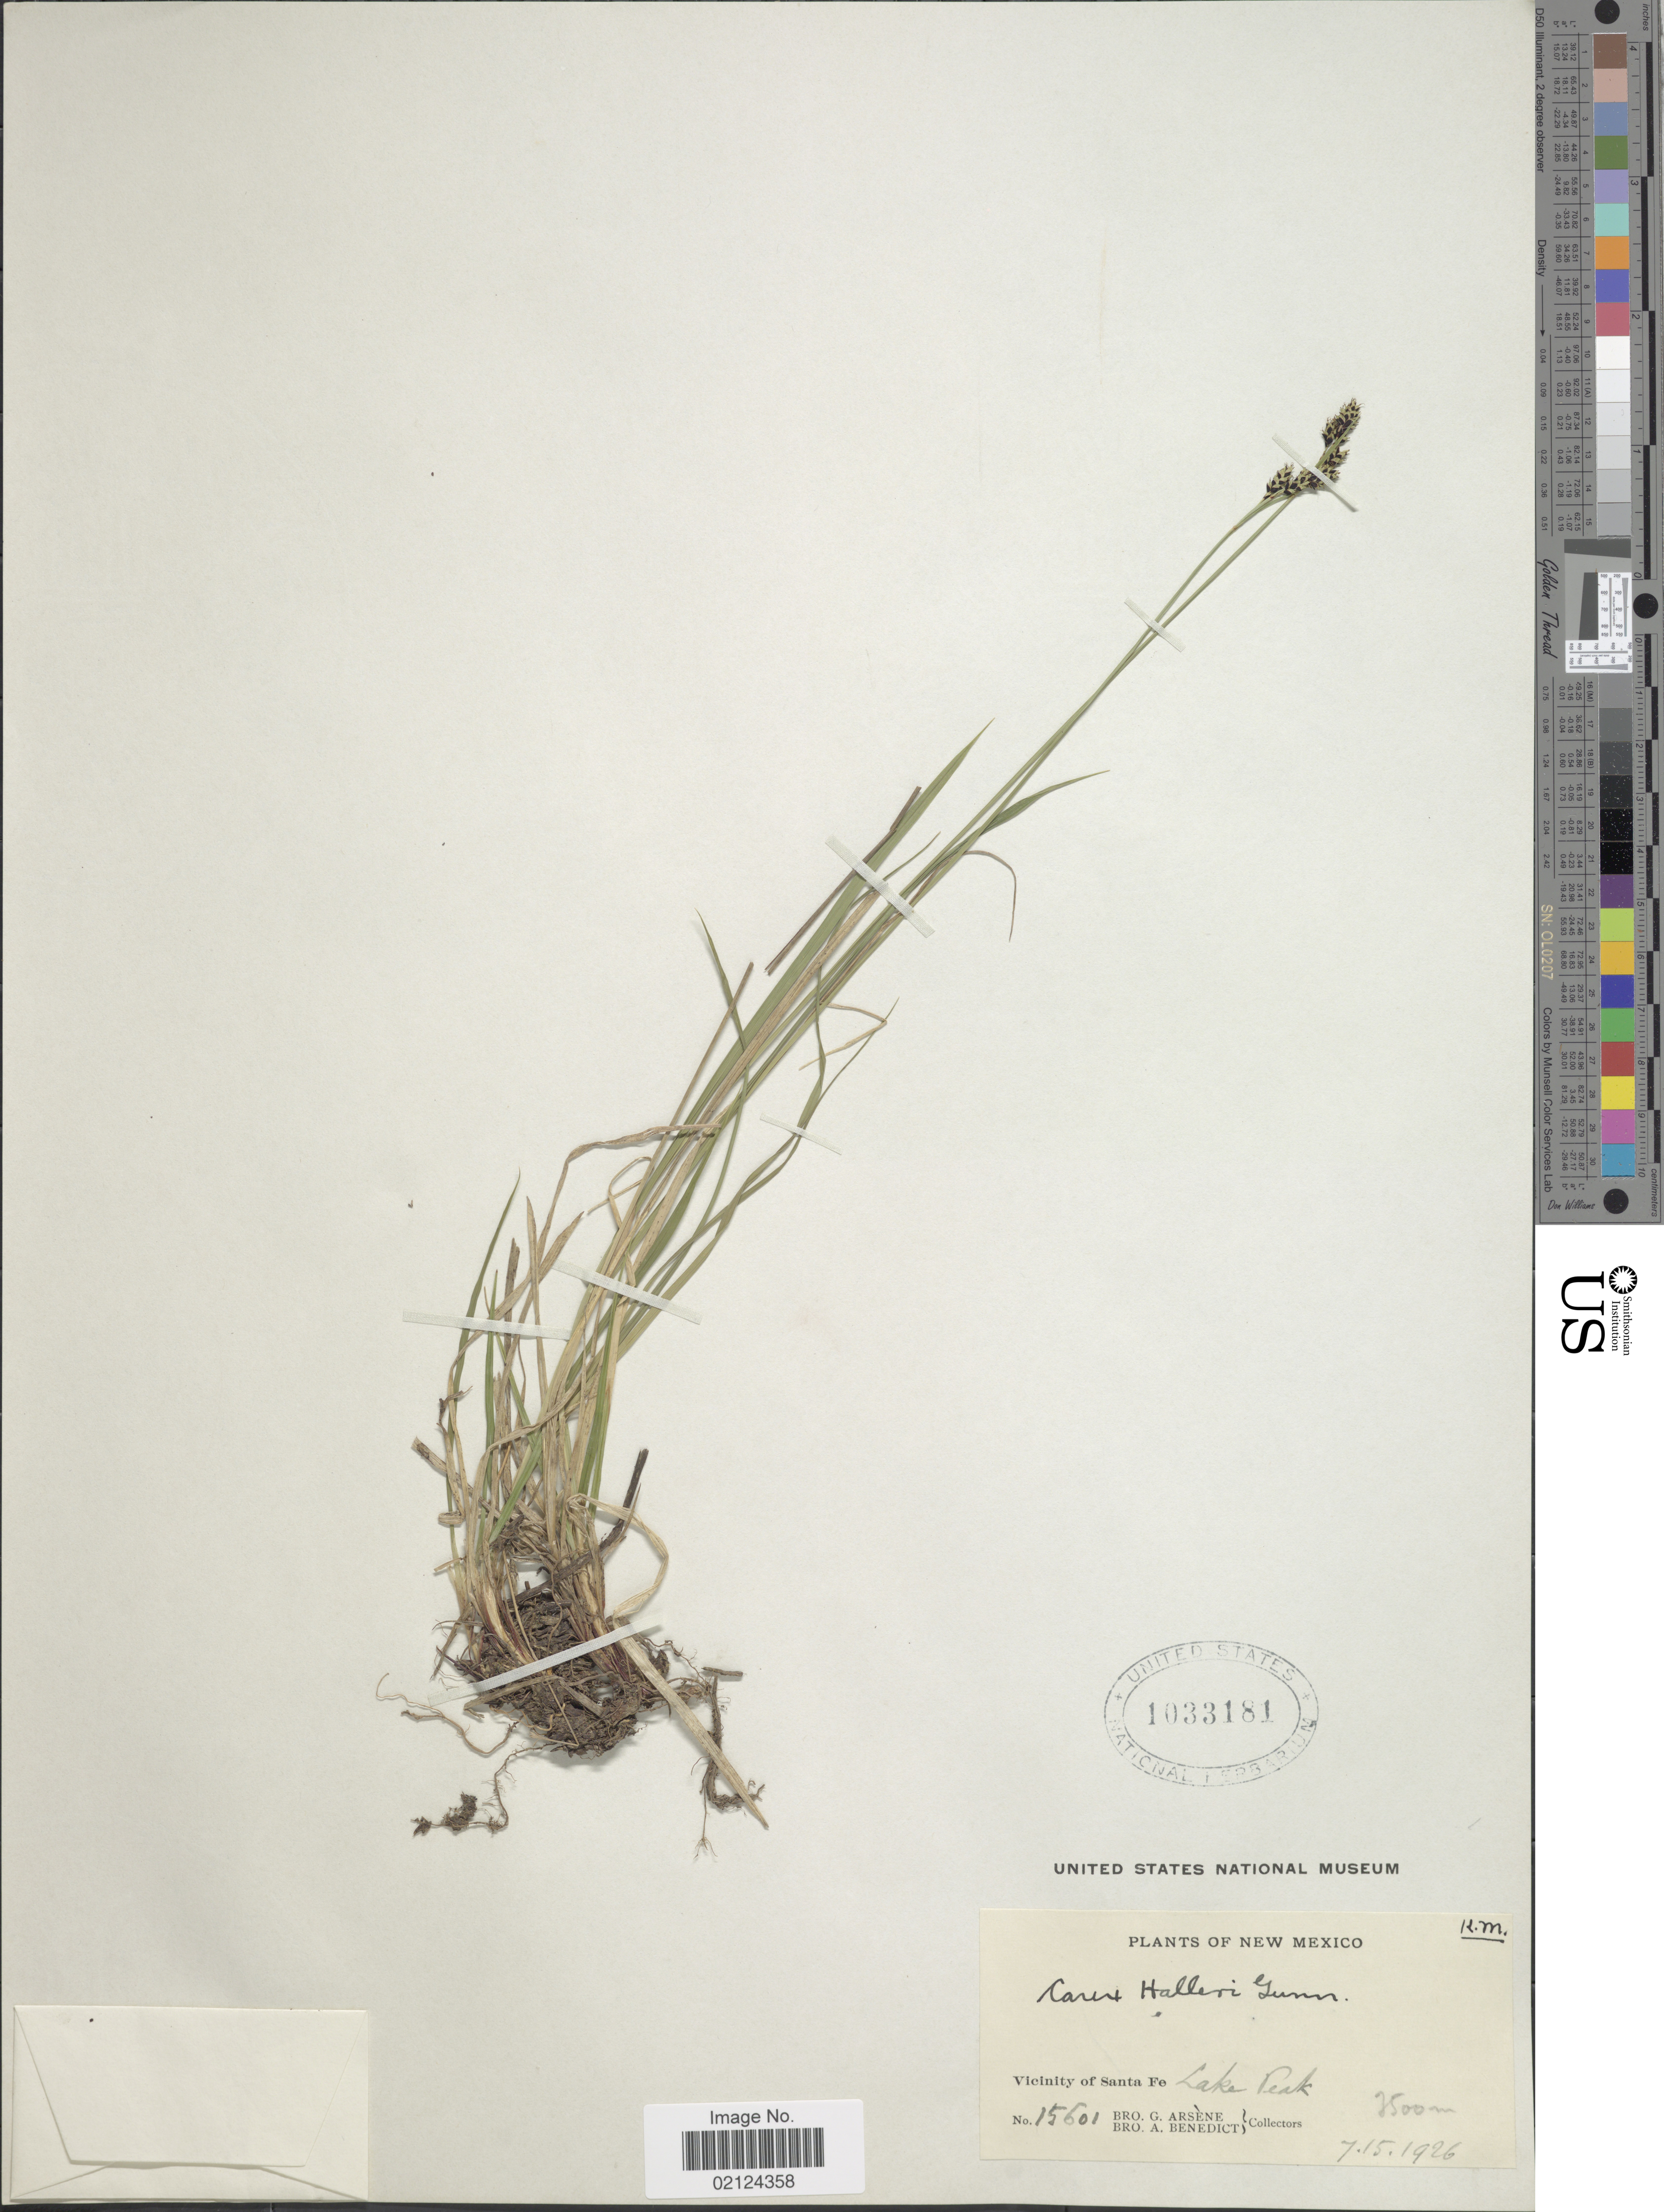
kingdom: Plantae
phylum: Tracheophyta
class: Liliopsida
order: Poales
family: Cyperaceae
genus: Carex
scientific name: Carex media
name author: R. Br.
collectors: Bro. G. Arsène & Bro. A. Benedict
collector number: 15601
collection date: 1926-07-15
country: United States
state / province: New Mexico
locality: Vicinity of Santa Fe, Lake Peak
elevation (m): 3500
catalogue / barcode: US 1033181